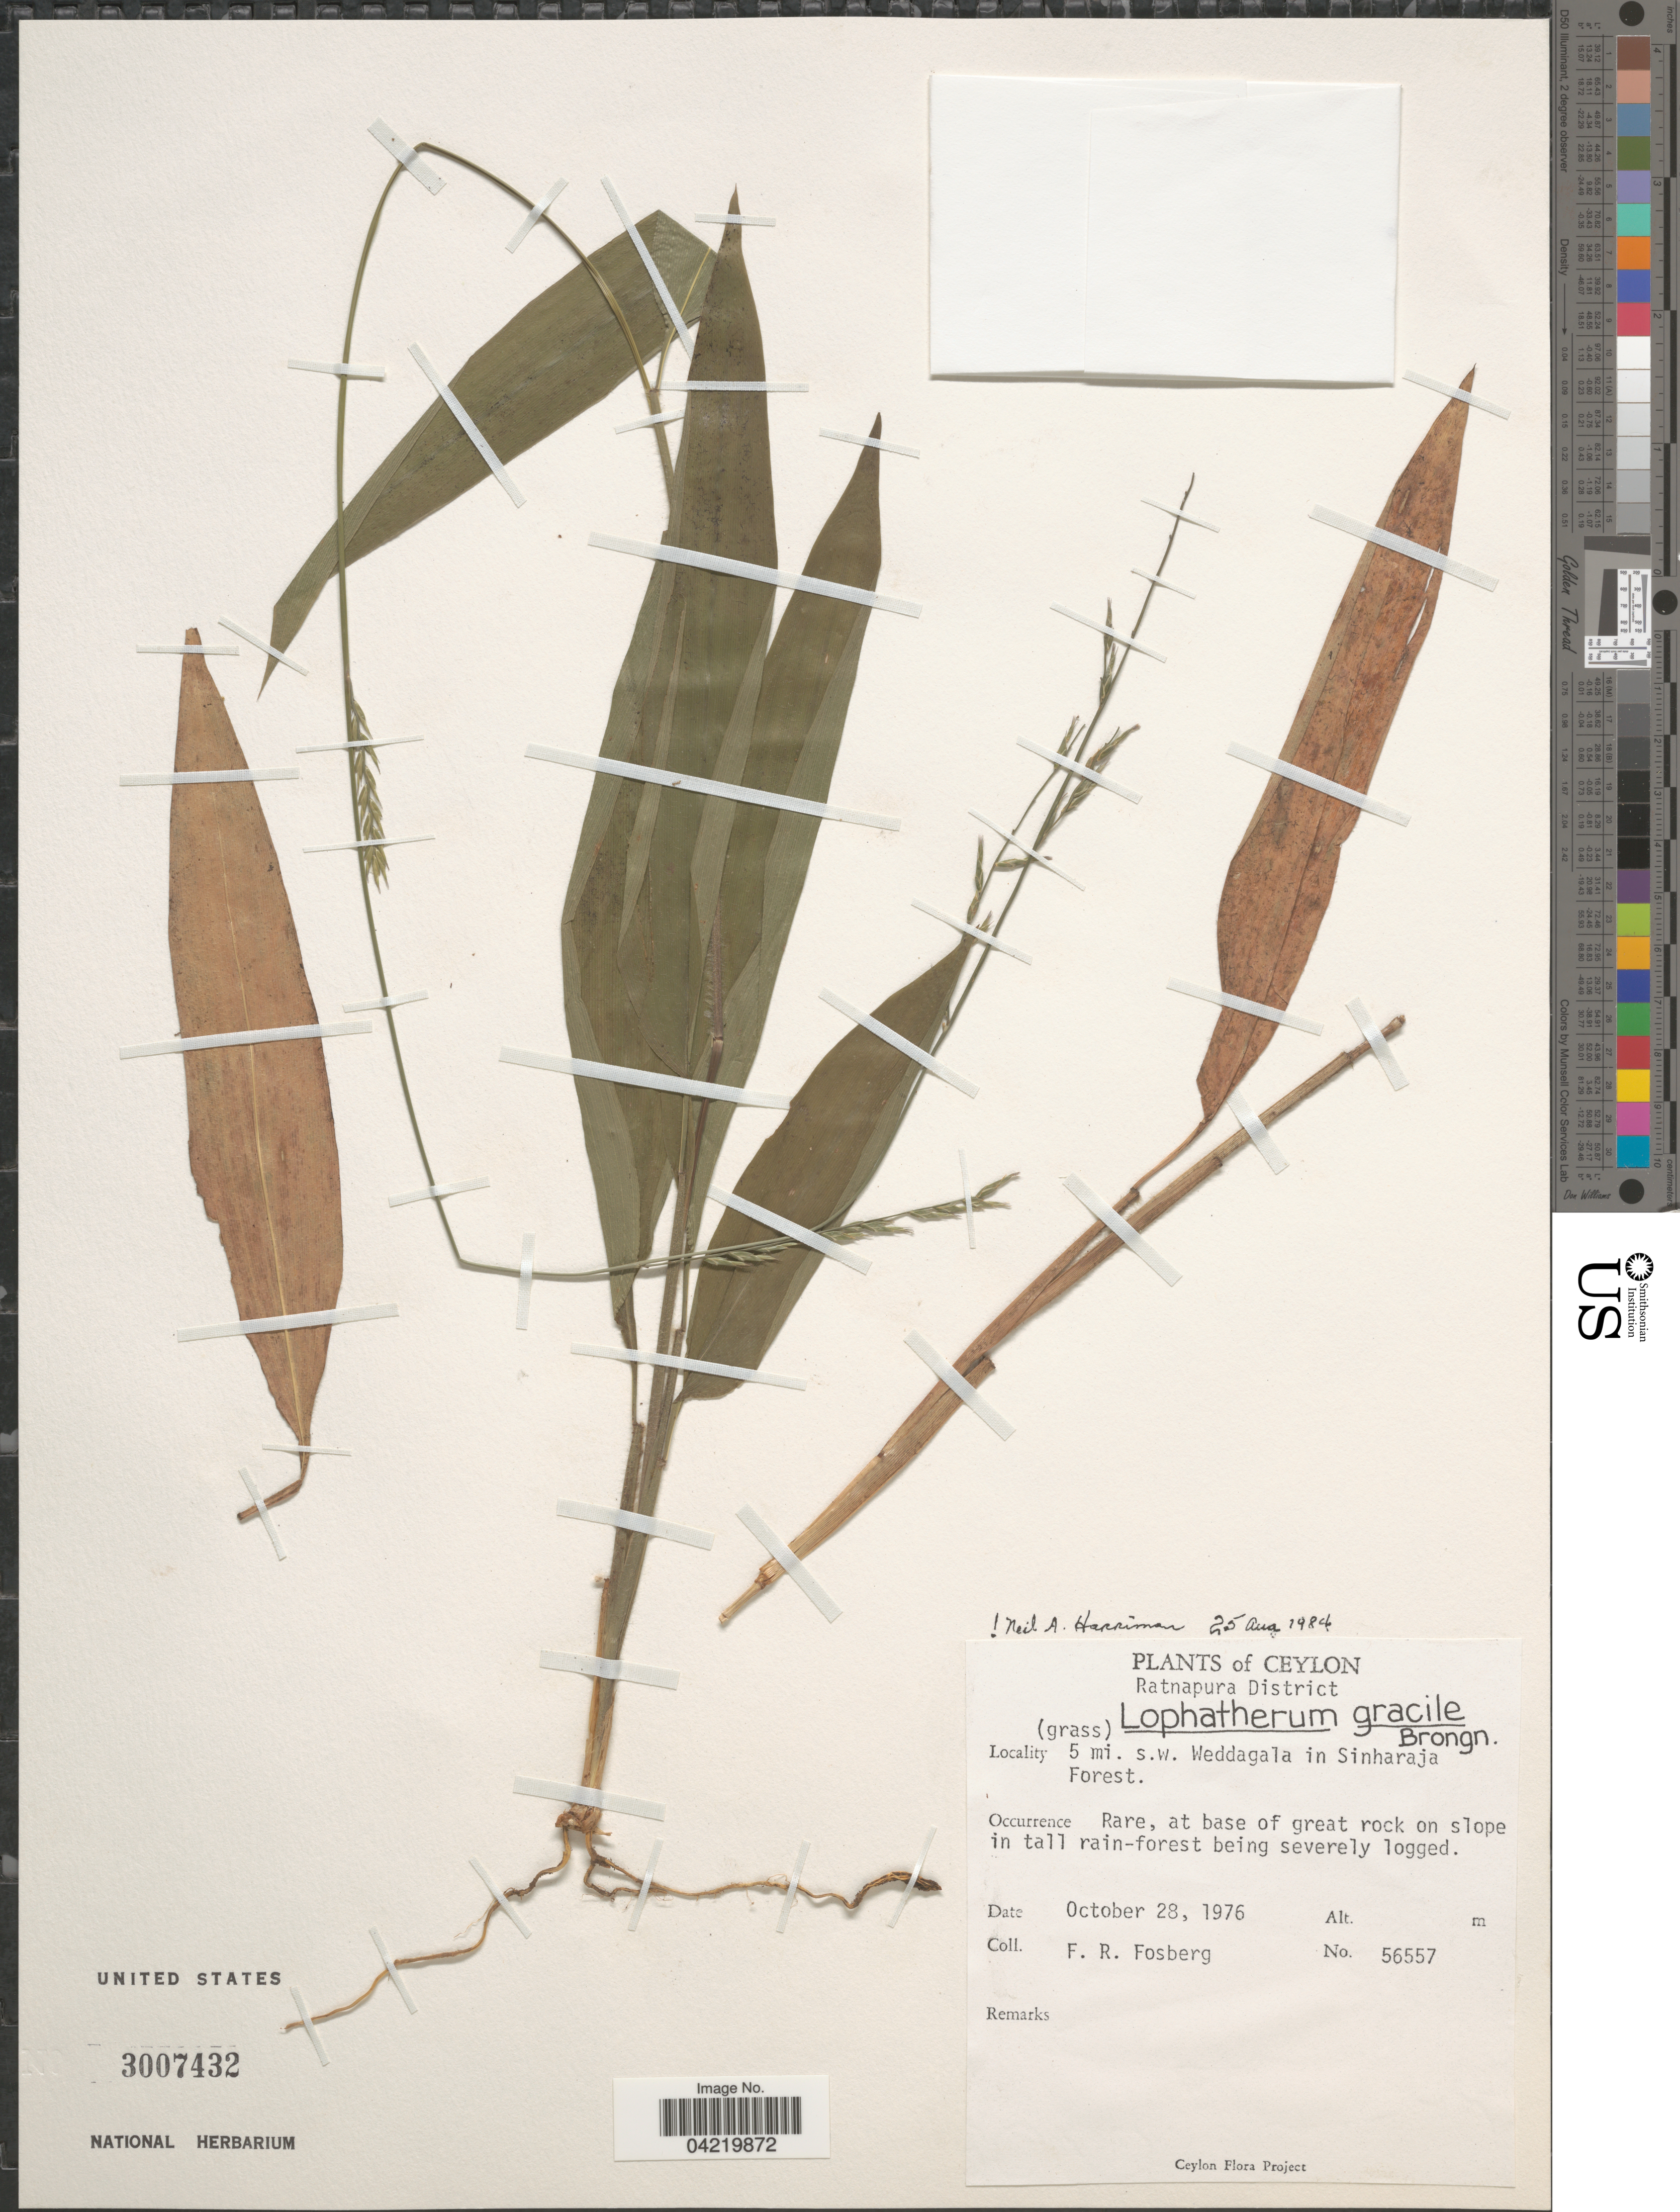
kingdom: Plantae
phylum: Tracheophyta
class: Liliopsida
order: Poales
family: Poaceae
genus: Lophatherum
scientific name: Lophatherum gracile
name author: Brongn.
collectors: F. R. Fosberg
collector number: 56557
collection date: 1976-10-28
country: Sri Lanka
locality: Ceylon. Ratnapura District. 5 mi. s. w. Weddagala in Sinharaja Forest.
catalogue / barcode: US 3007432